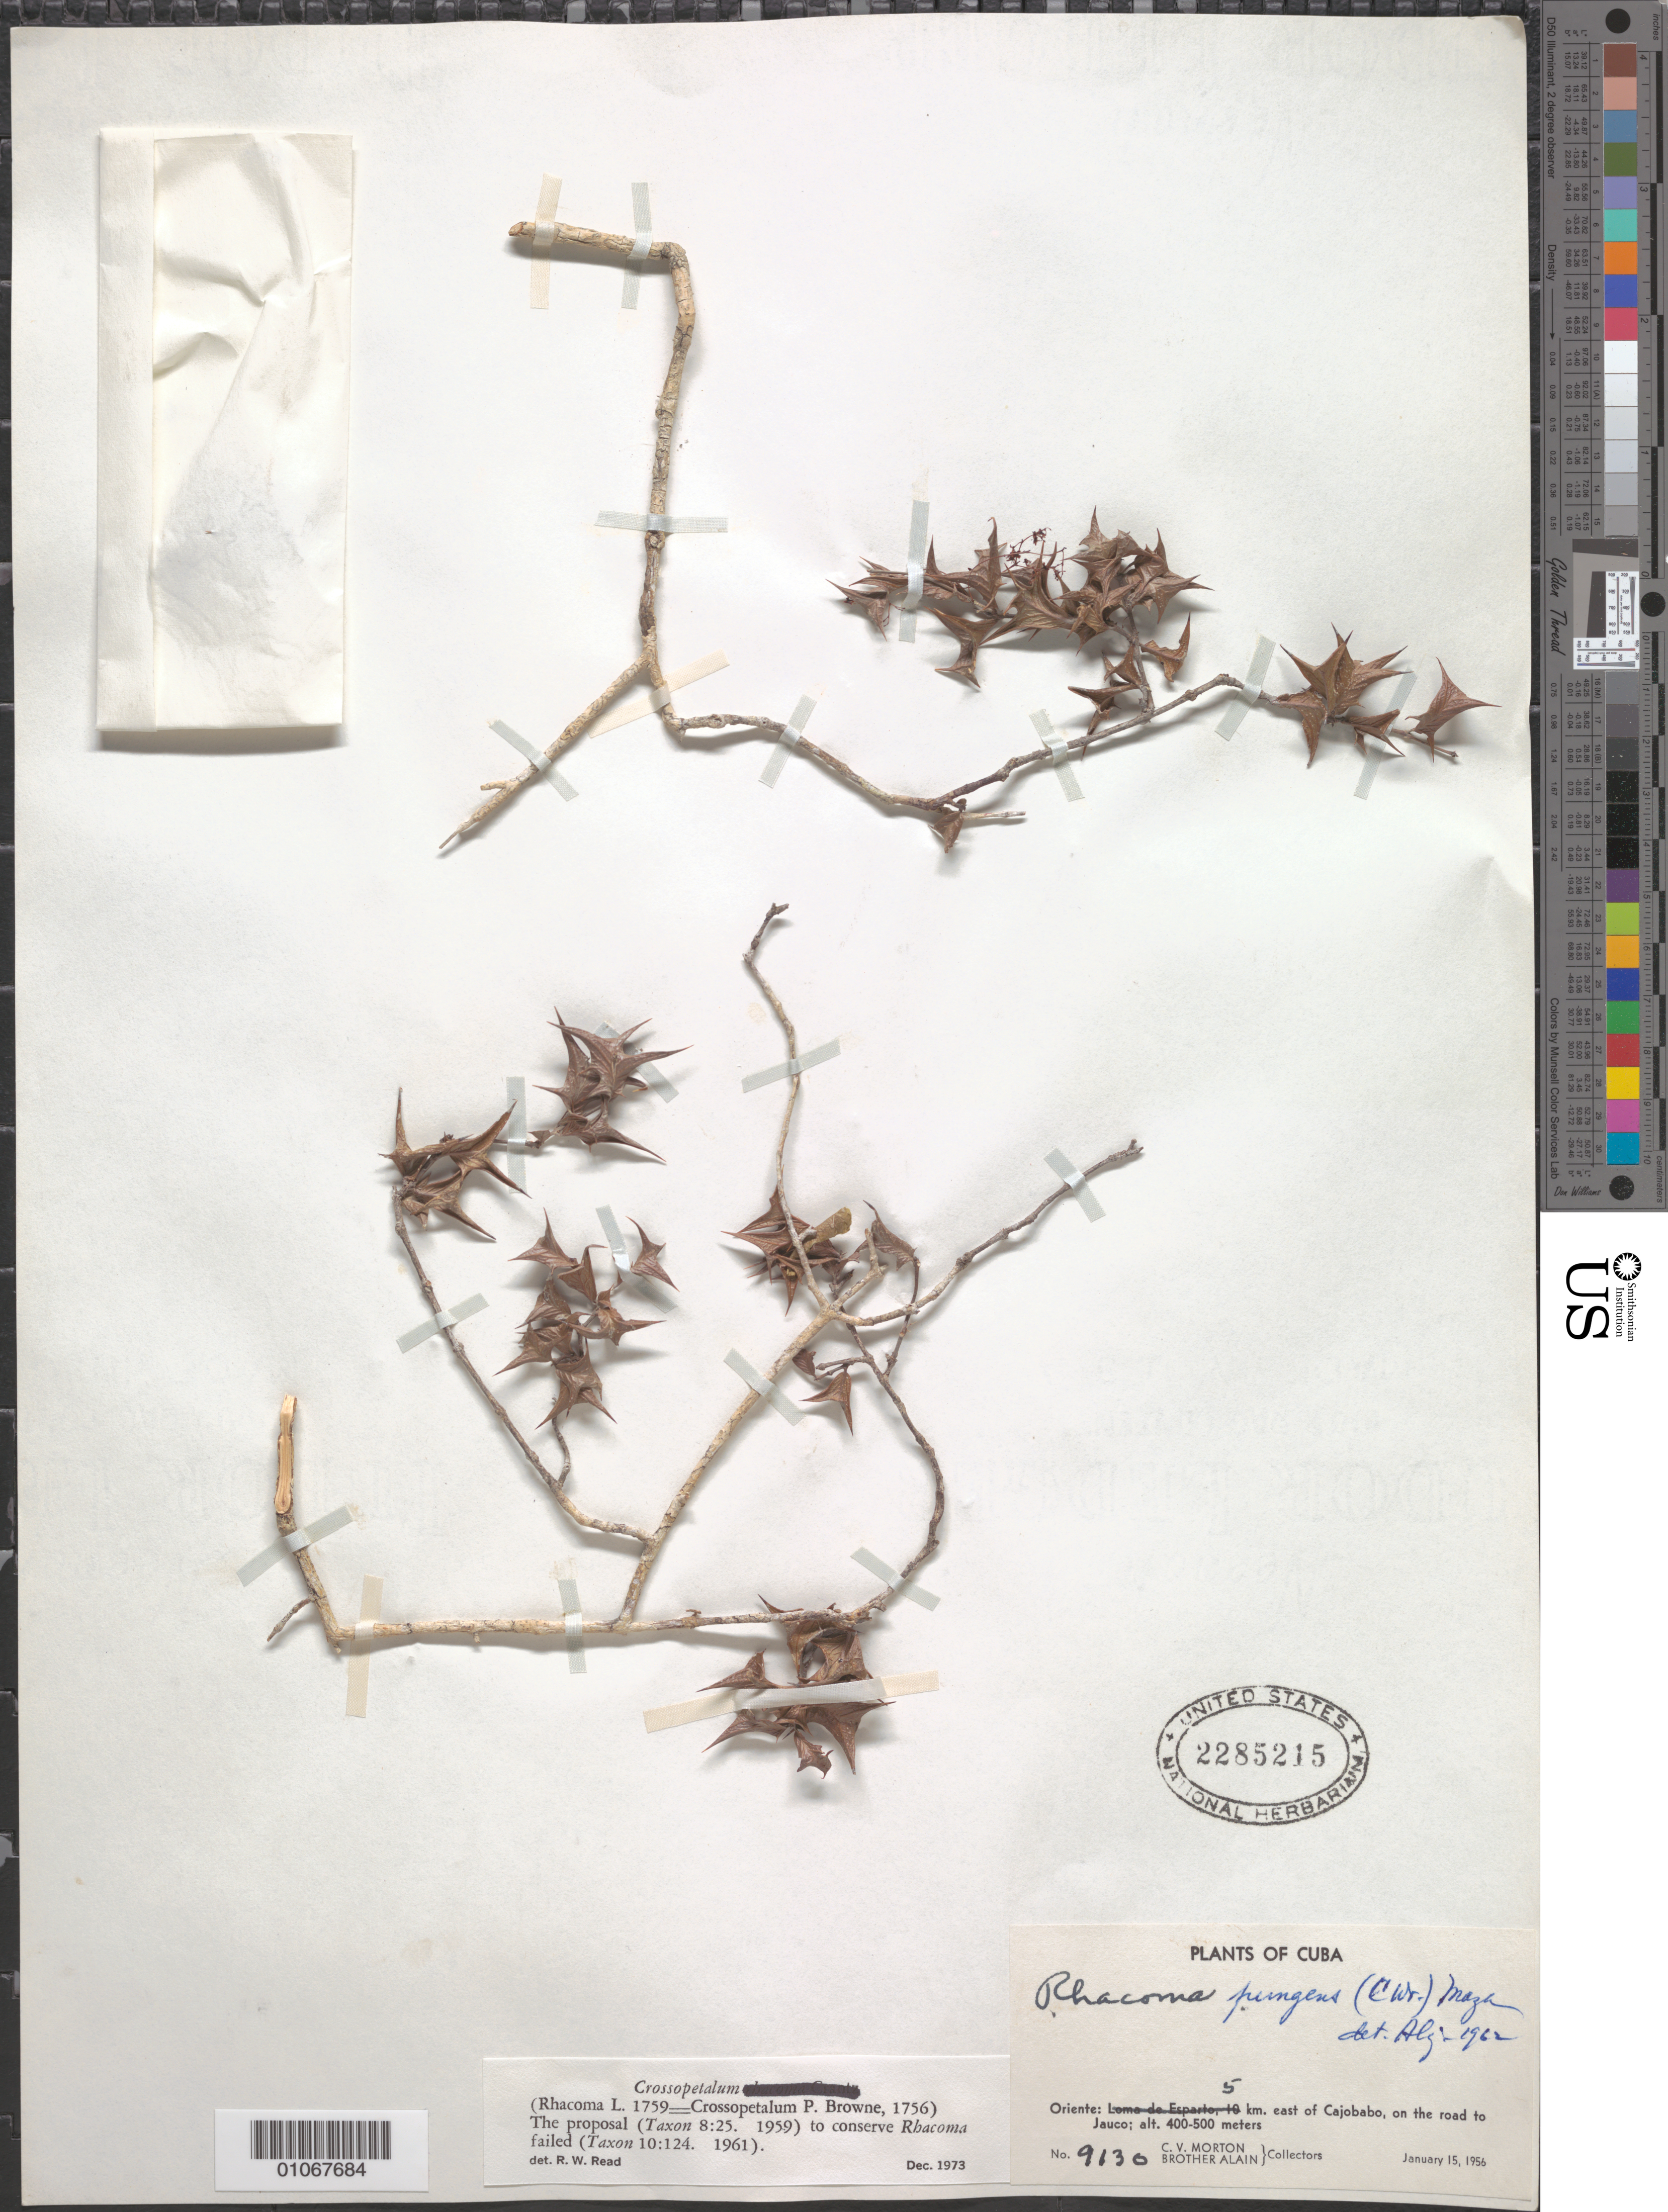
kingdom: Plantae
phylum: Tracheophyta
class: Magnoliopsida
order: Celastrales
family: Celastraceae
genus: Crossopetalum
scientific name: Crossopetalum pungens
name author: (C. Wright) Rothm.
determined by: Strong, Mark T., (BOT), Smithsonian Institution - National Museum of Natural History (UNITED STATES)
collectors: C. V. Morton & A. H. Liogier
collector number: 9130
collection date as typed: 15 Jan 1956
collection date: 1956-01-15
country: Cuba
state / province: Oriente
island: Cuba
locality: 5 km east of Cajobabo, on the road to Jauco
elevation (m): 400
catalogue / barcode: US 2285215